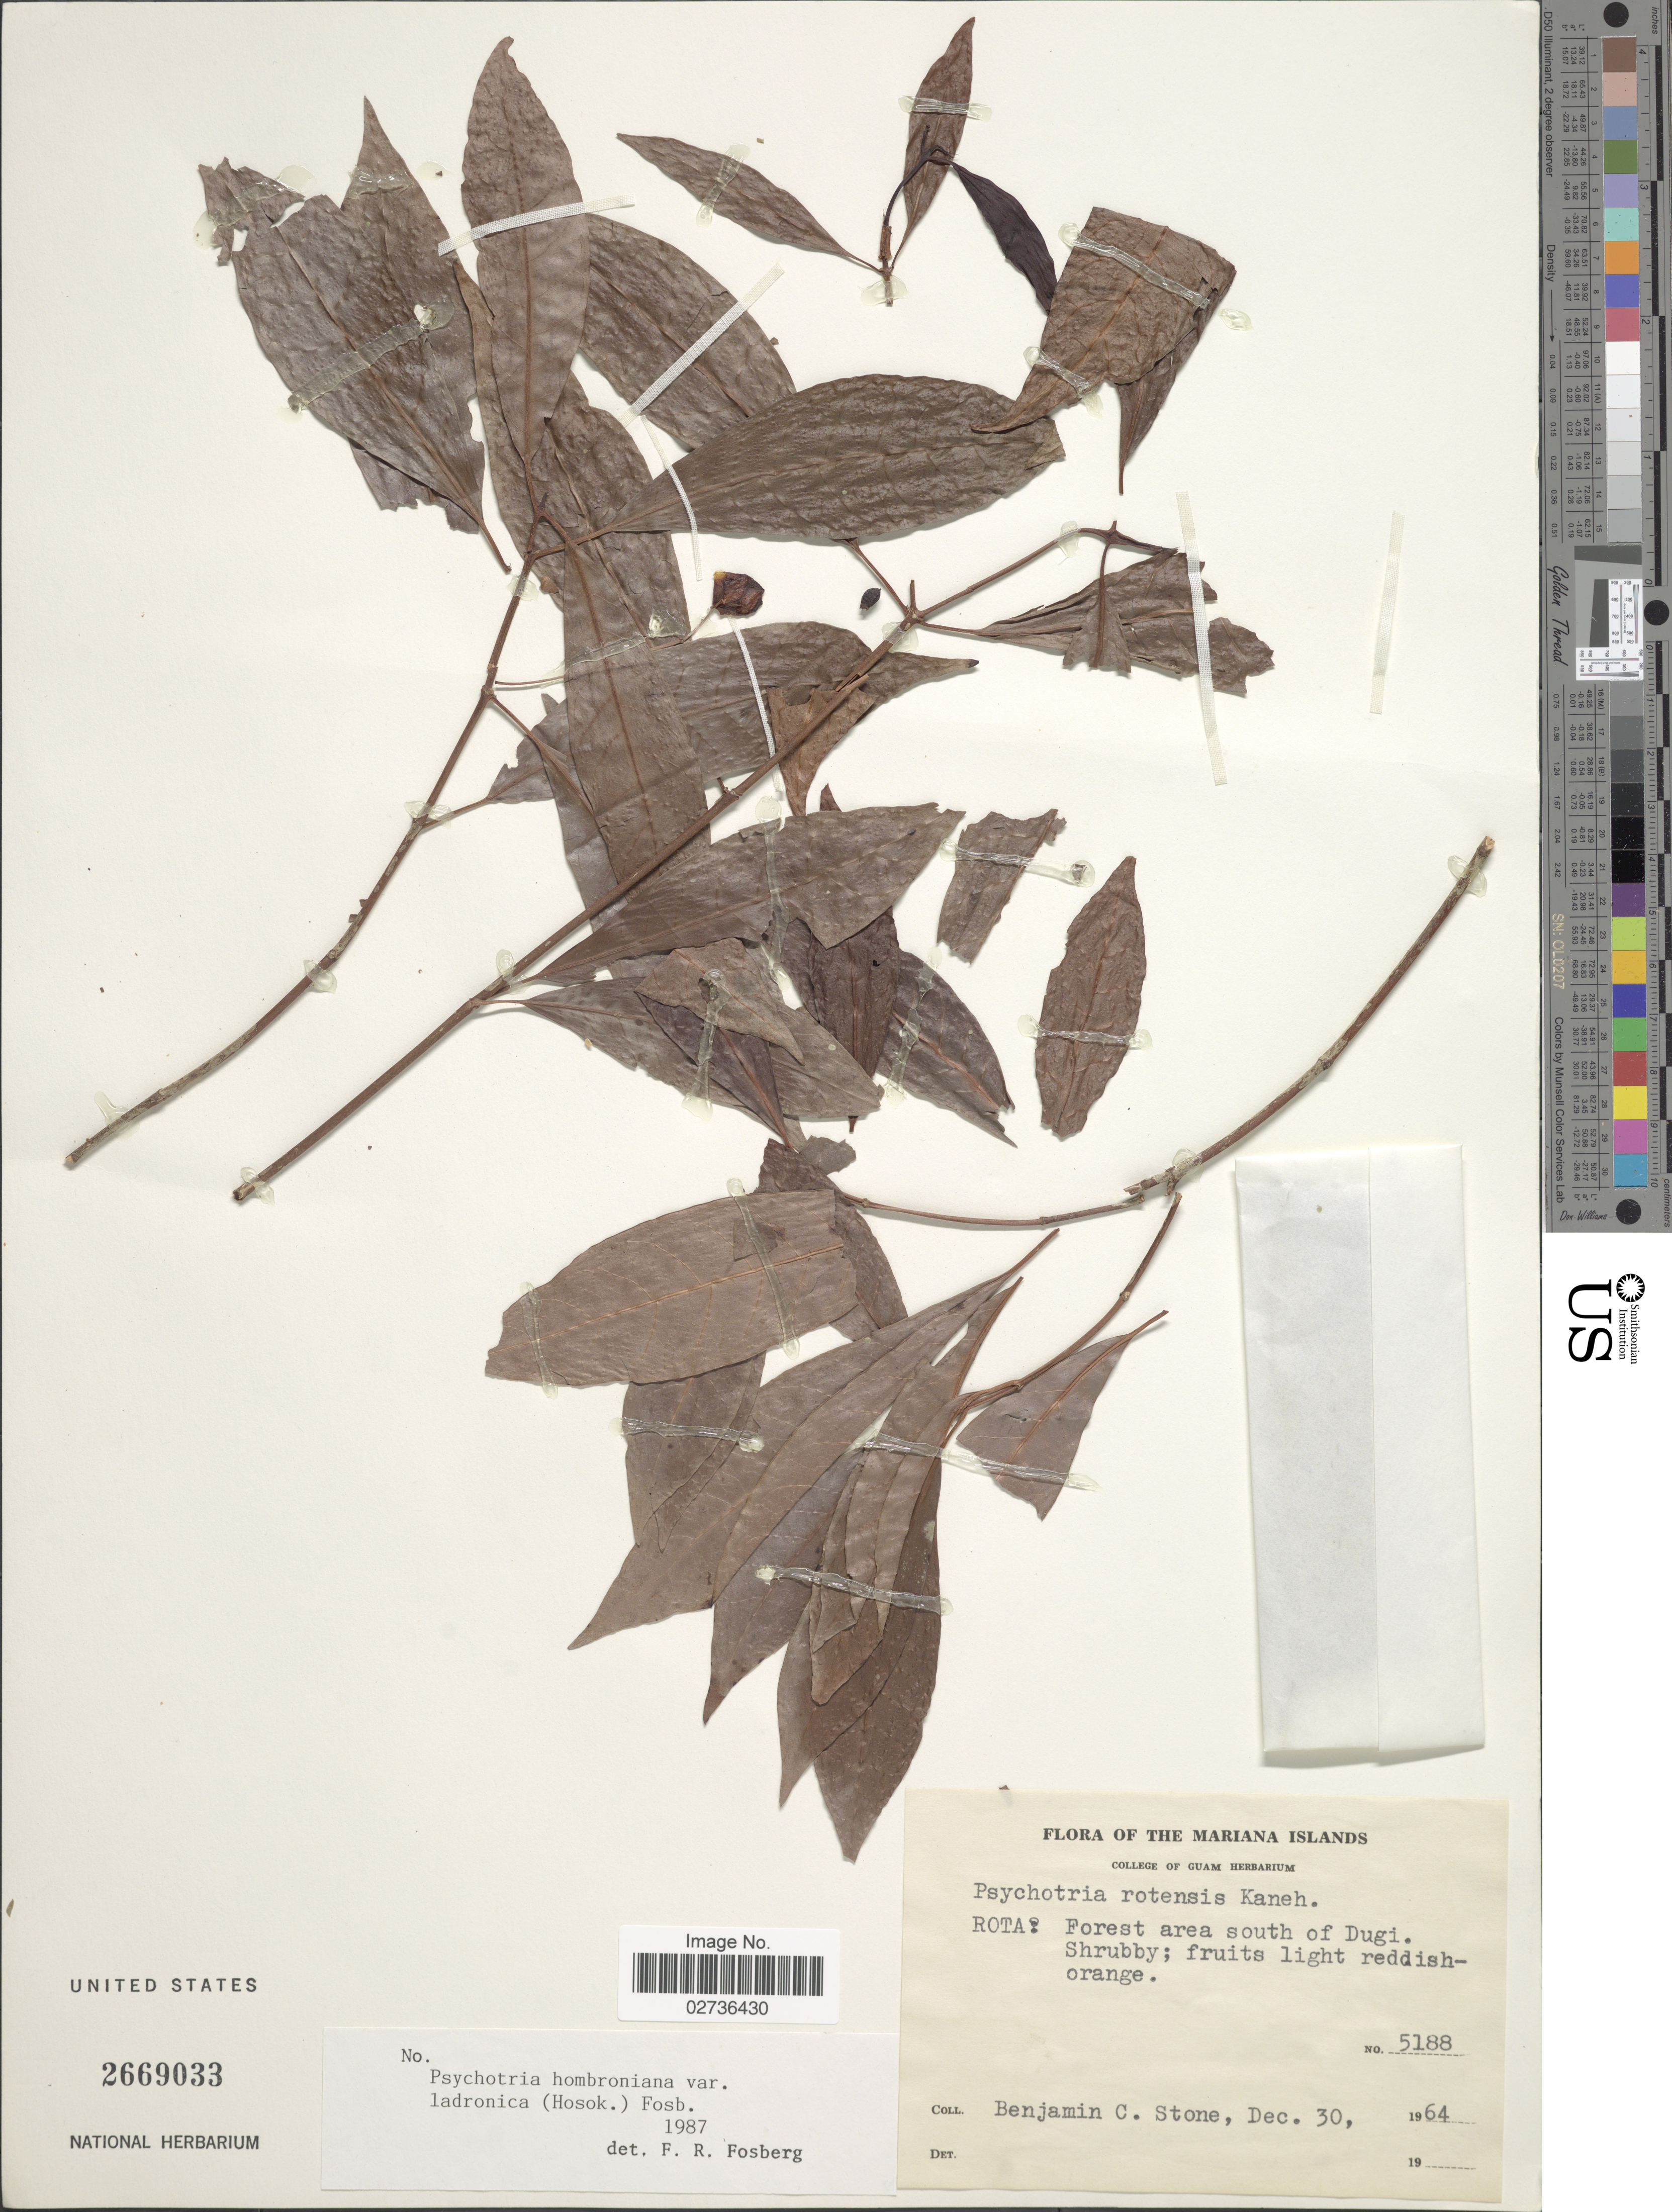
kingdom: Plantae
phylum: Tracheophyta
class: Magnoliopsida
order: Gentianales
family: Rubiaceae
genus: Psychotria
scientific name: Psychotria hombroniana var. ladronica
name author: (Hosok.) Fosberg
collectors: B. C. Stone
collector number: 5188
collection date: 1964-12-30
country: Northern Mariana Islands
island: Rota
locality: Rota: Forest area south of Dugi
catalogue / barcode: US 2669033